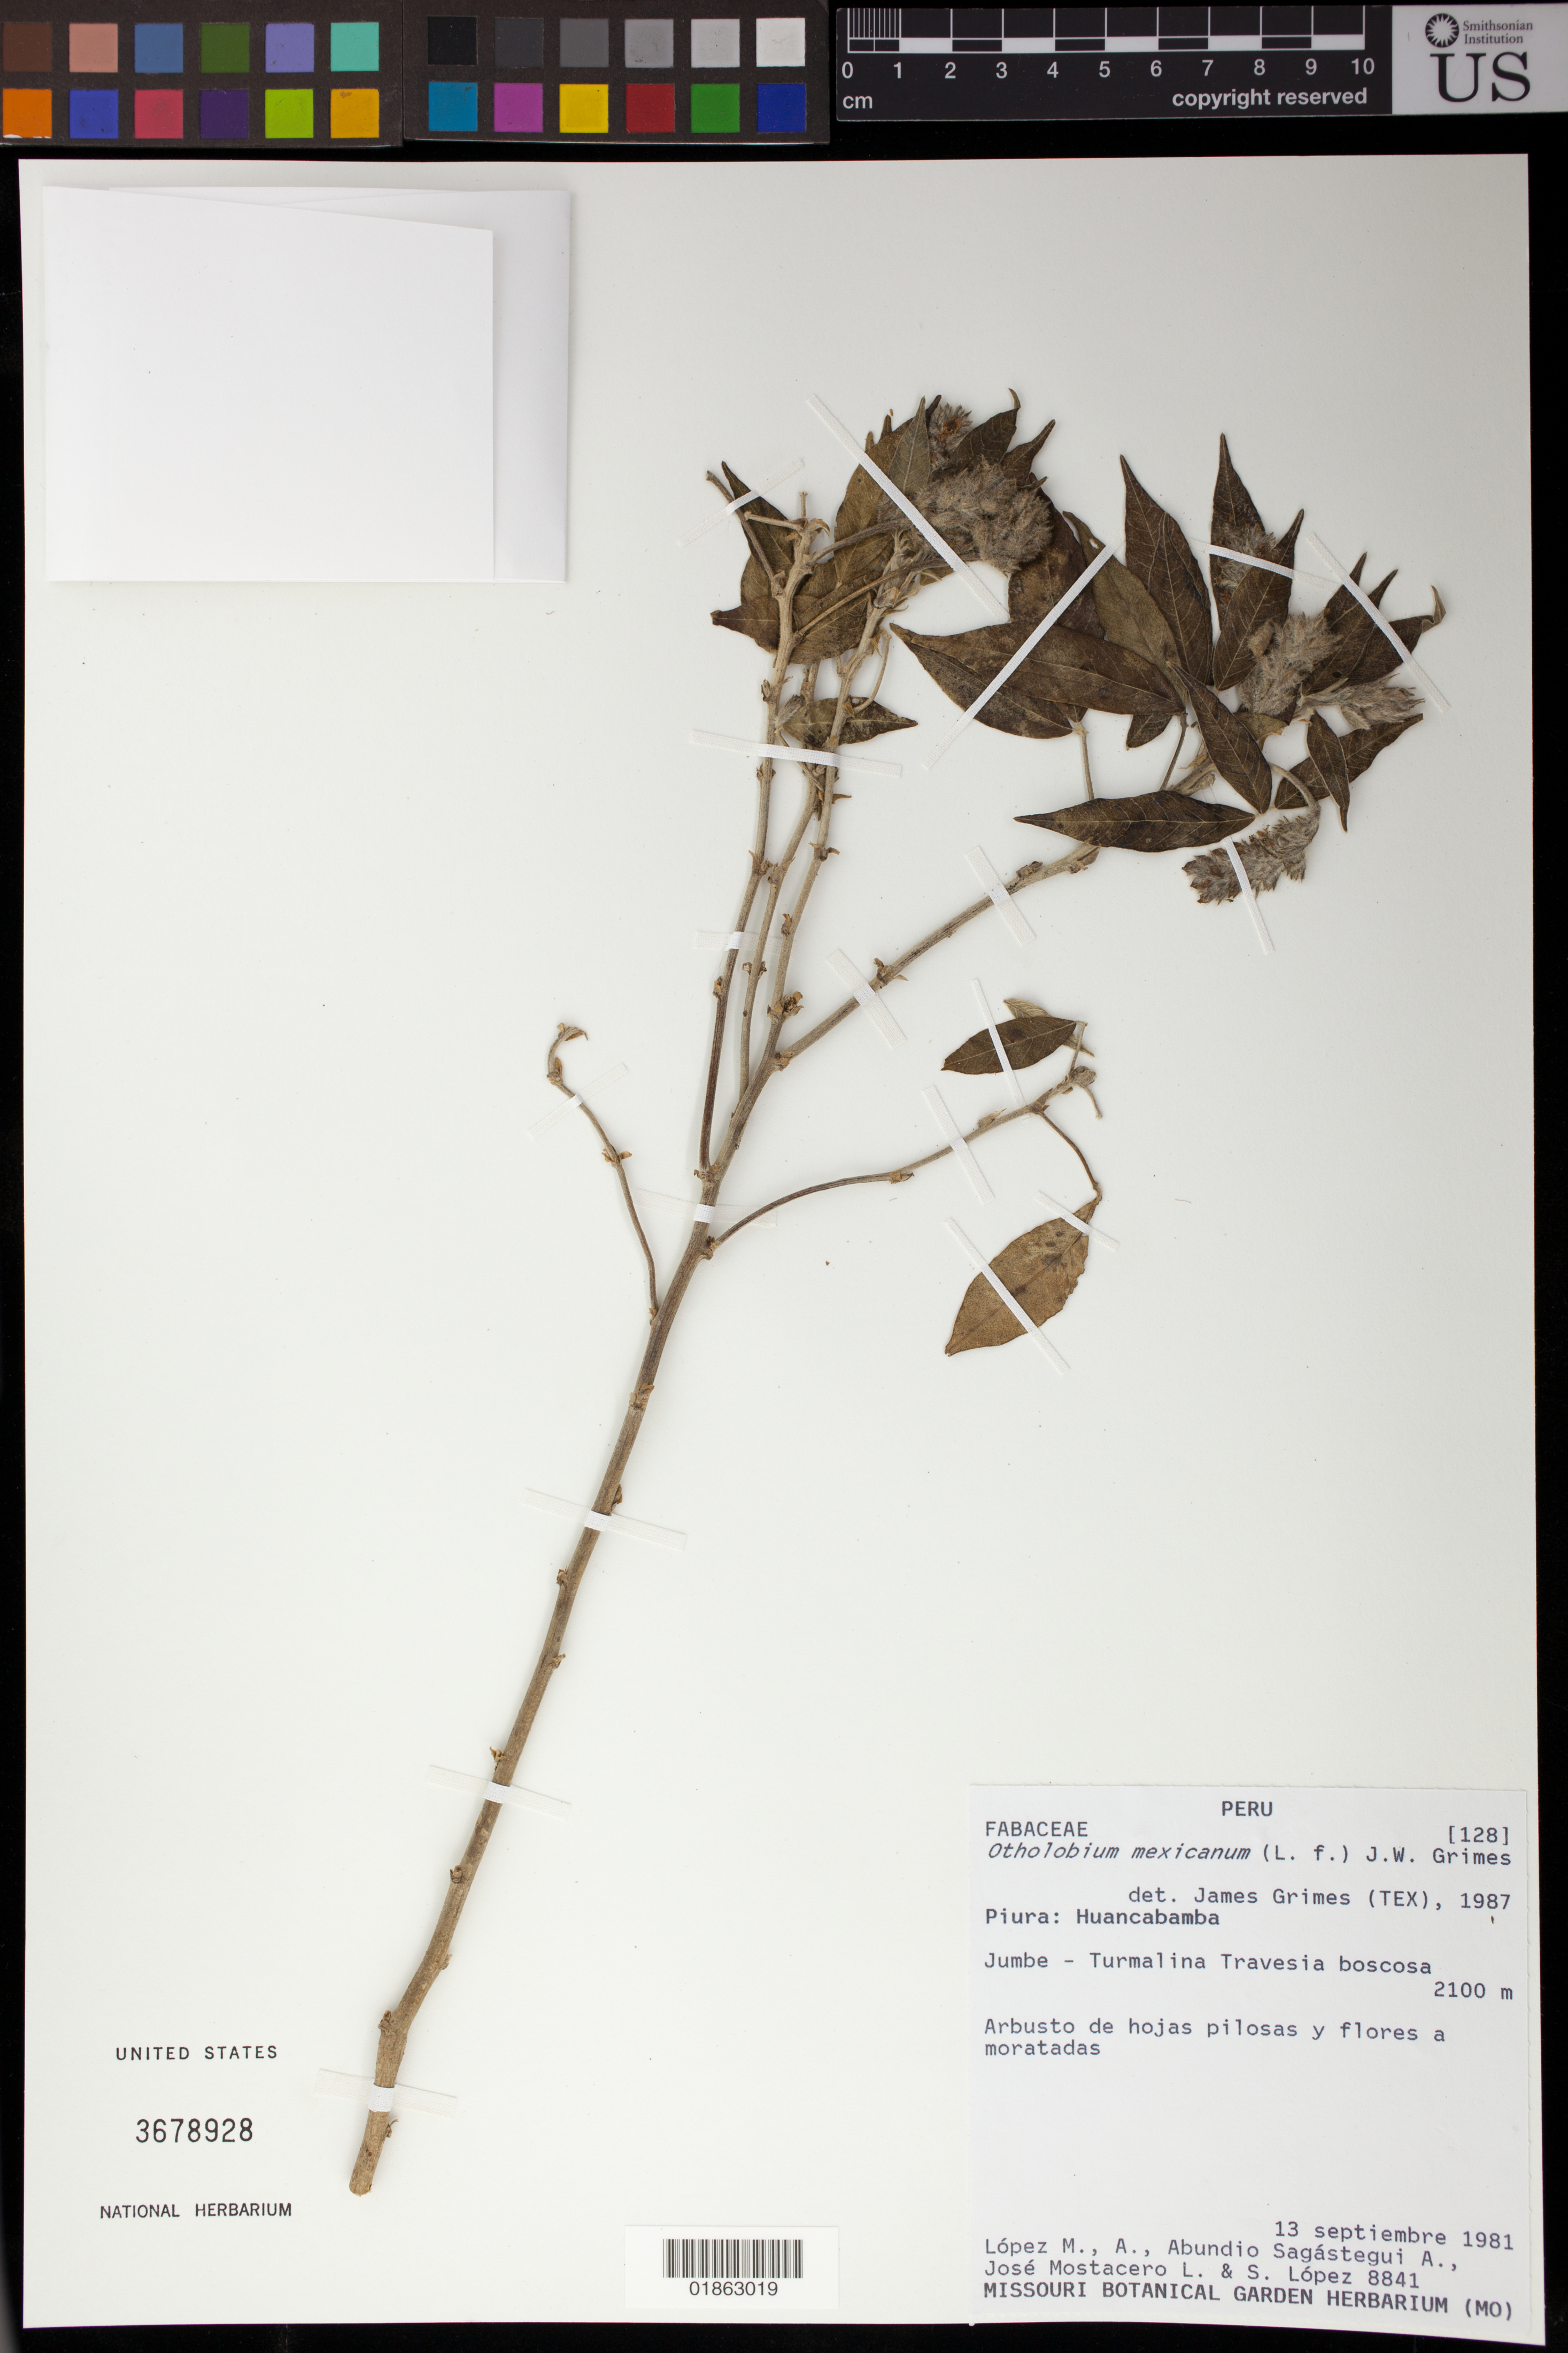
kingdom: Plantae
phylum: Tracheophyta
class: Magnoliopsida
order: Fabales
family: Fabaceae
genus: Otholobium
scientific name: Otholobium mexicanum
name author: (L. f.) J.W. Grimes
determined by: Grimes, J. W.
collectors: M. Lopez, A. Sagástegui A., J. Mostacero & S. Lopez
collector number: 8841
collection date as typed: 13 Septiembre 1981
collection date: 1981-09-13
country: Peru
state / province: Piura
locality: Prov. Huancabamba, Jumbe - Turmalina Travesia boscosa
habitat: Boscosa.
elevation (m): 2100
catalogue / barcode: US 3678928